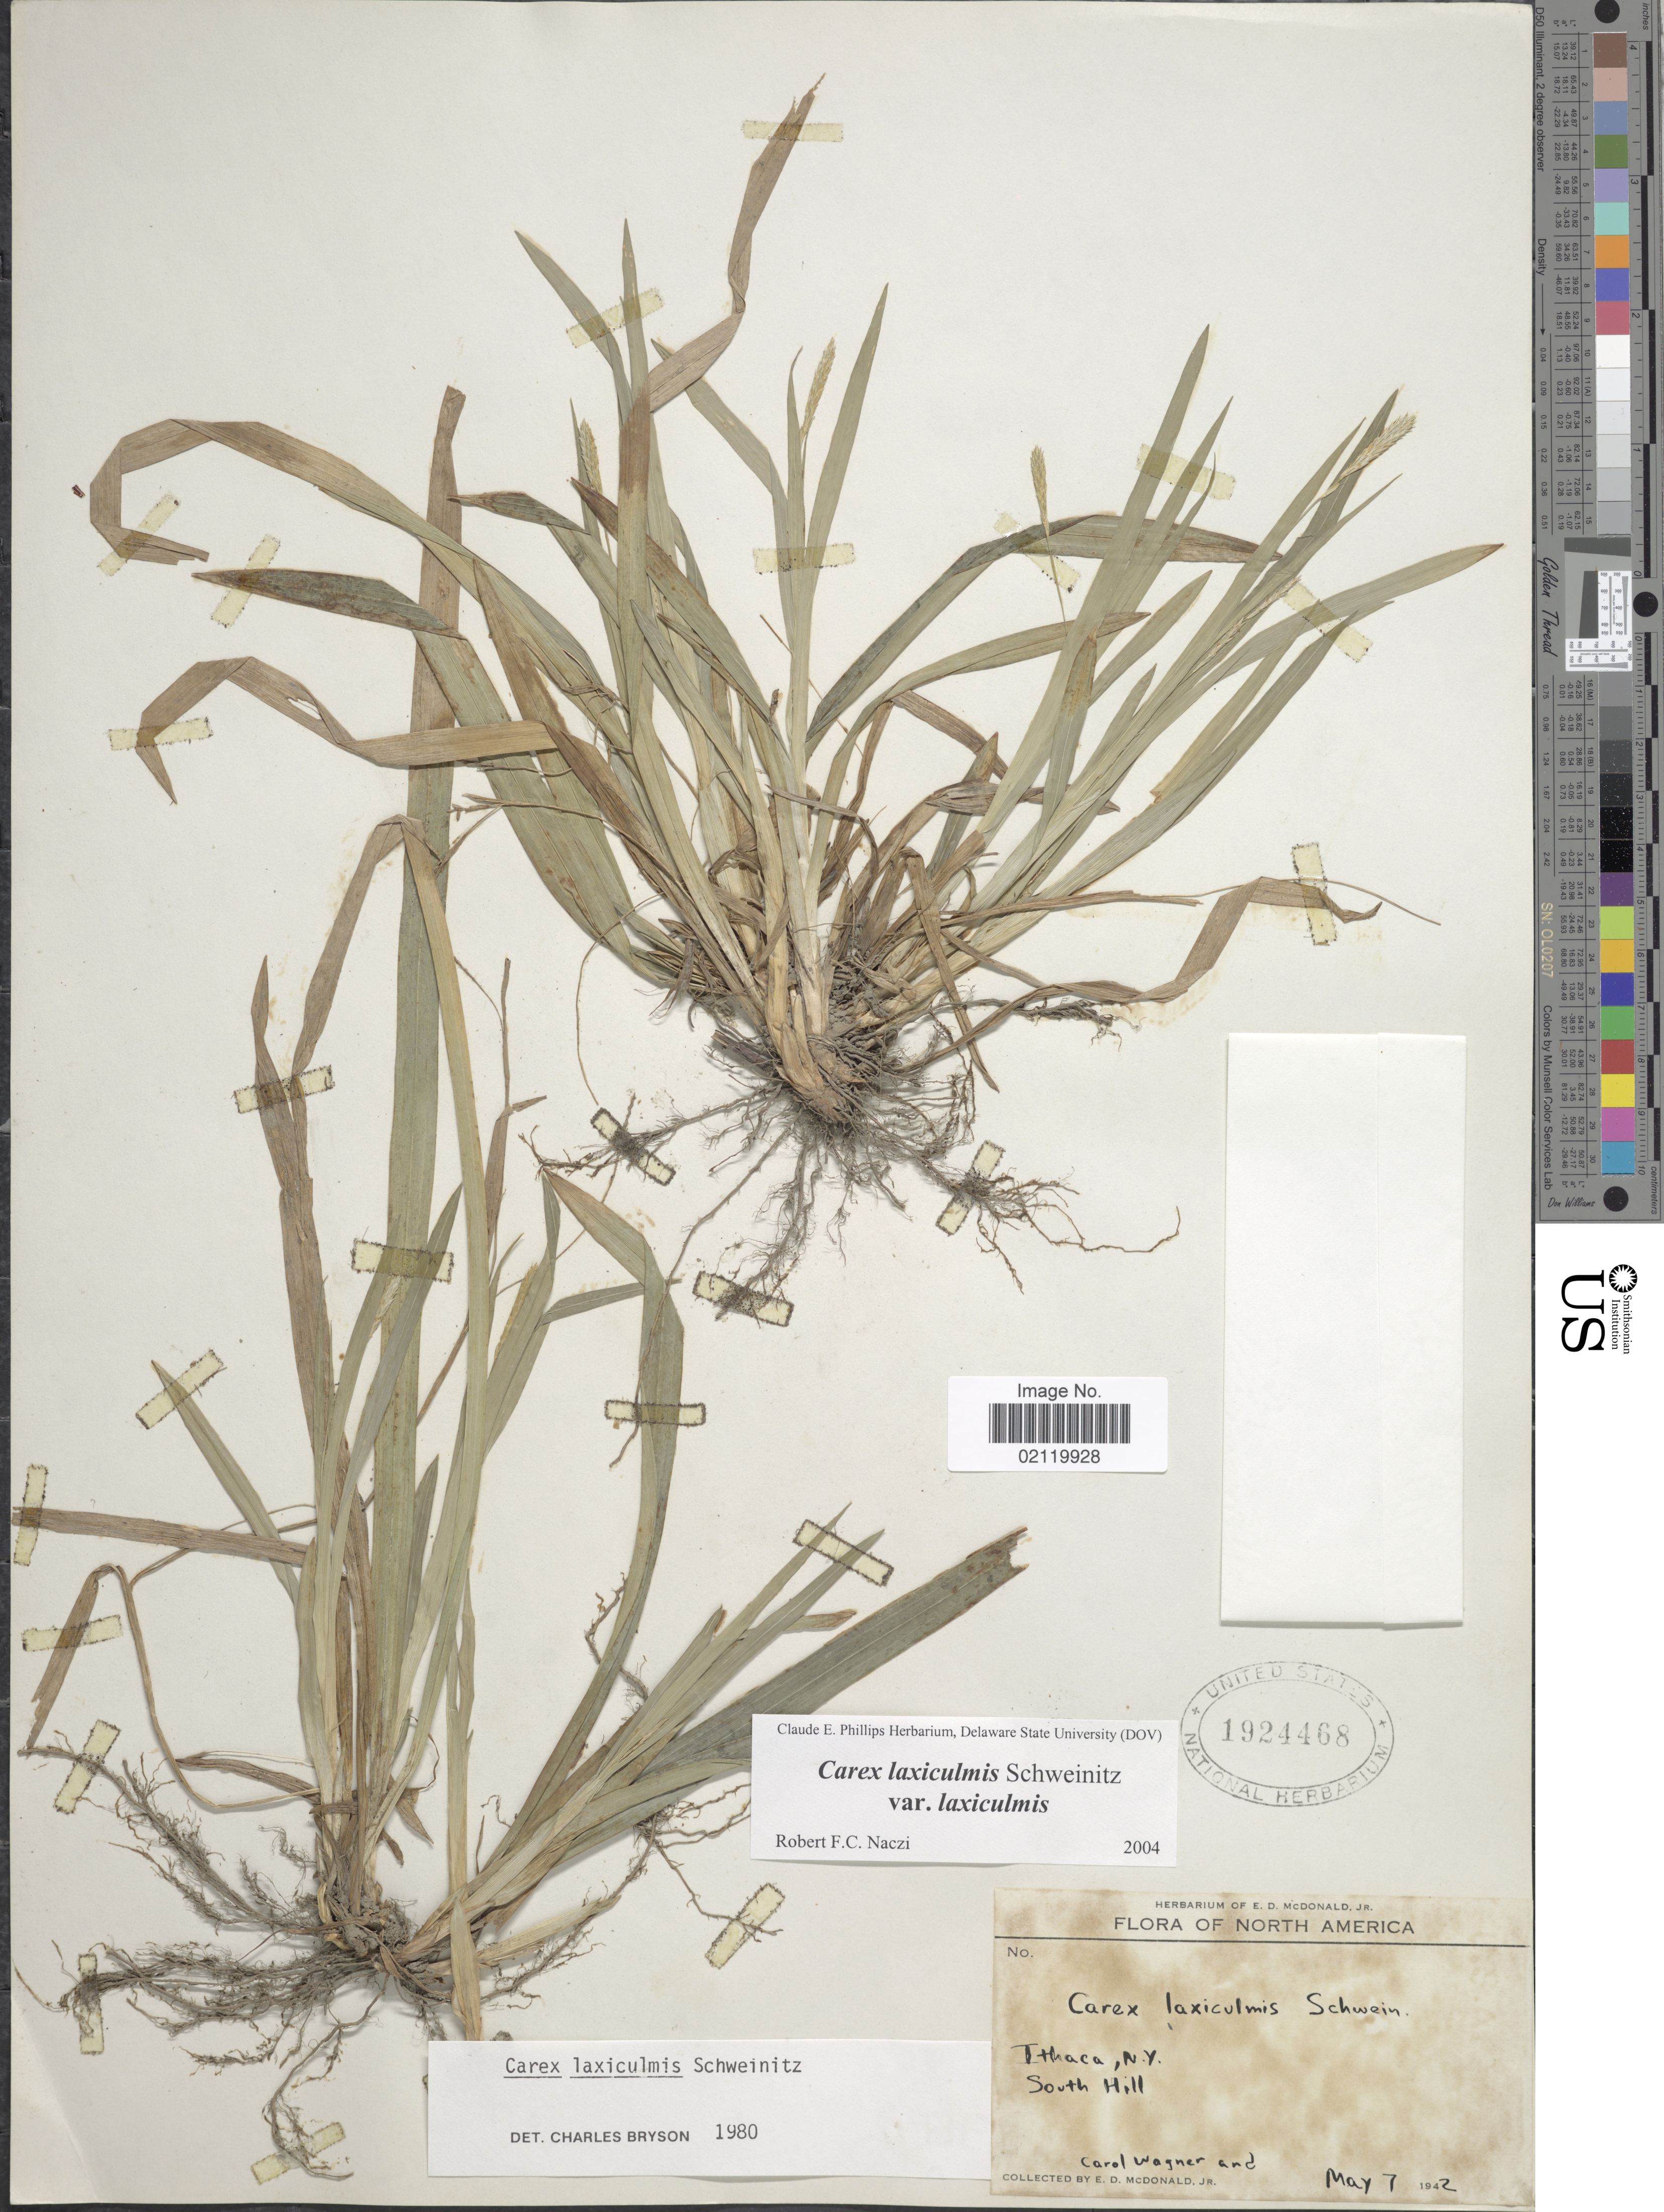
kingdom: Plantae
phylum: Tracheophyta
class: Liliopsida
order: Poales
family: Cyperaceae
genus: Carex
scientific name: Carex laxiculmis var. laxiculmis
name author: Schwein.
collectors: C. Wagner & E. D. McDonald Jr.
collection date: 1942-05-07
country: United States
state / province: New York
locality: Ithaca, South Hill.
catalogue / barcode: US 1924468